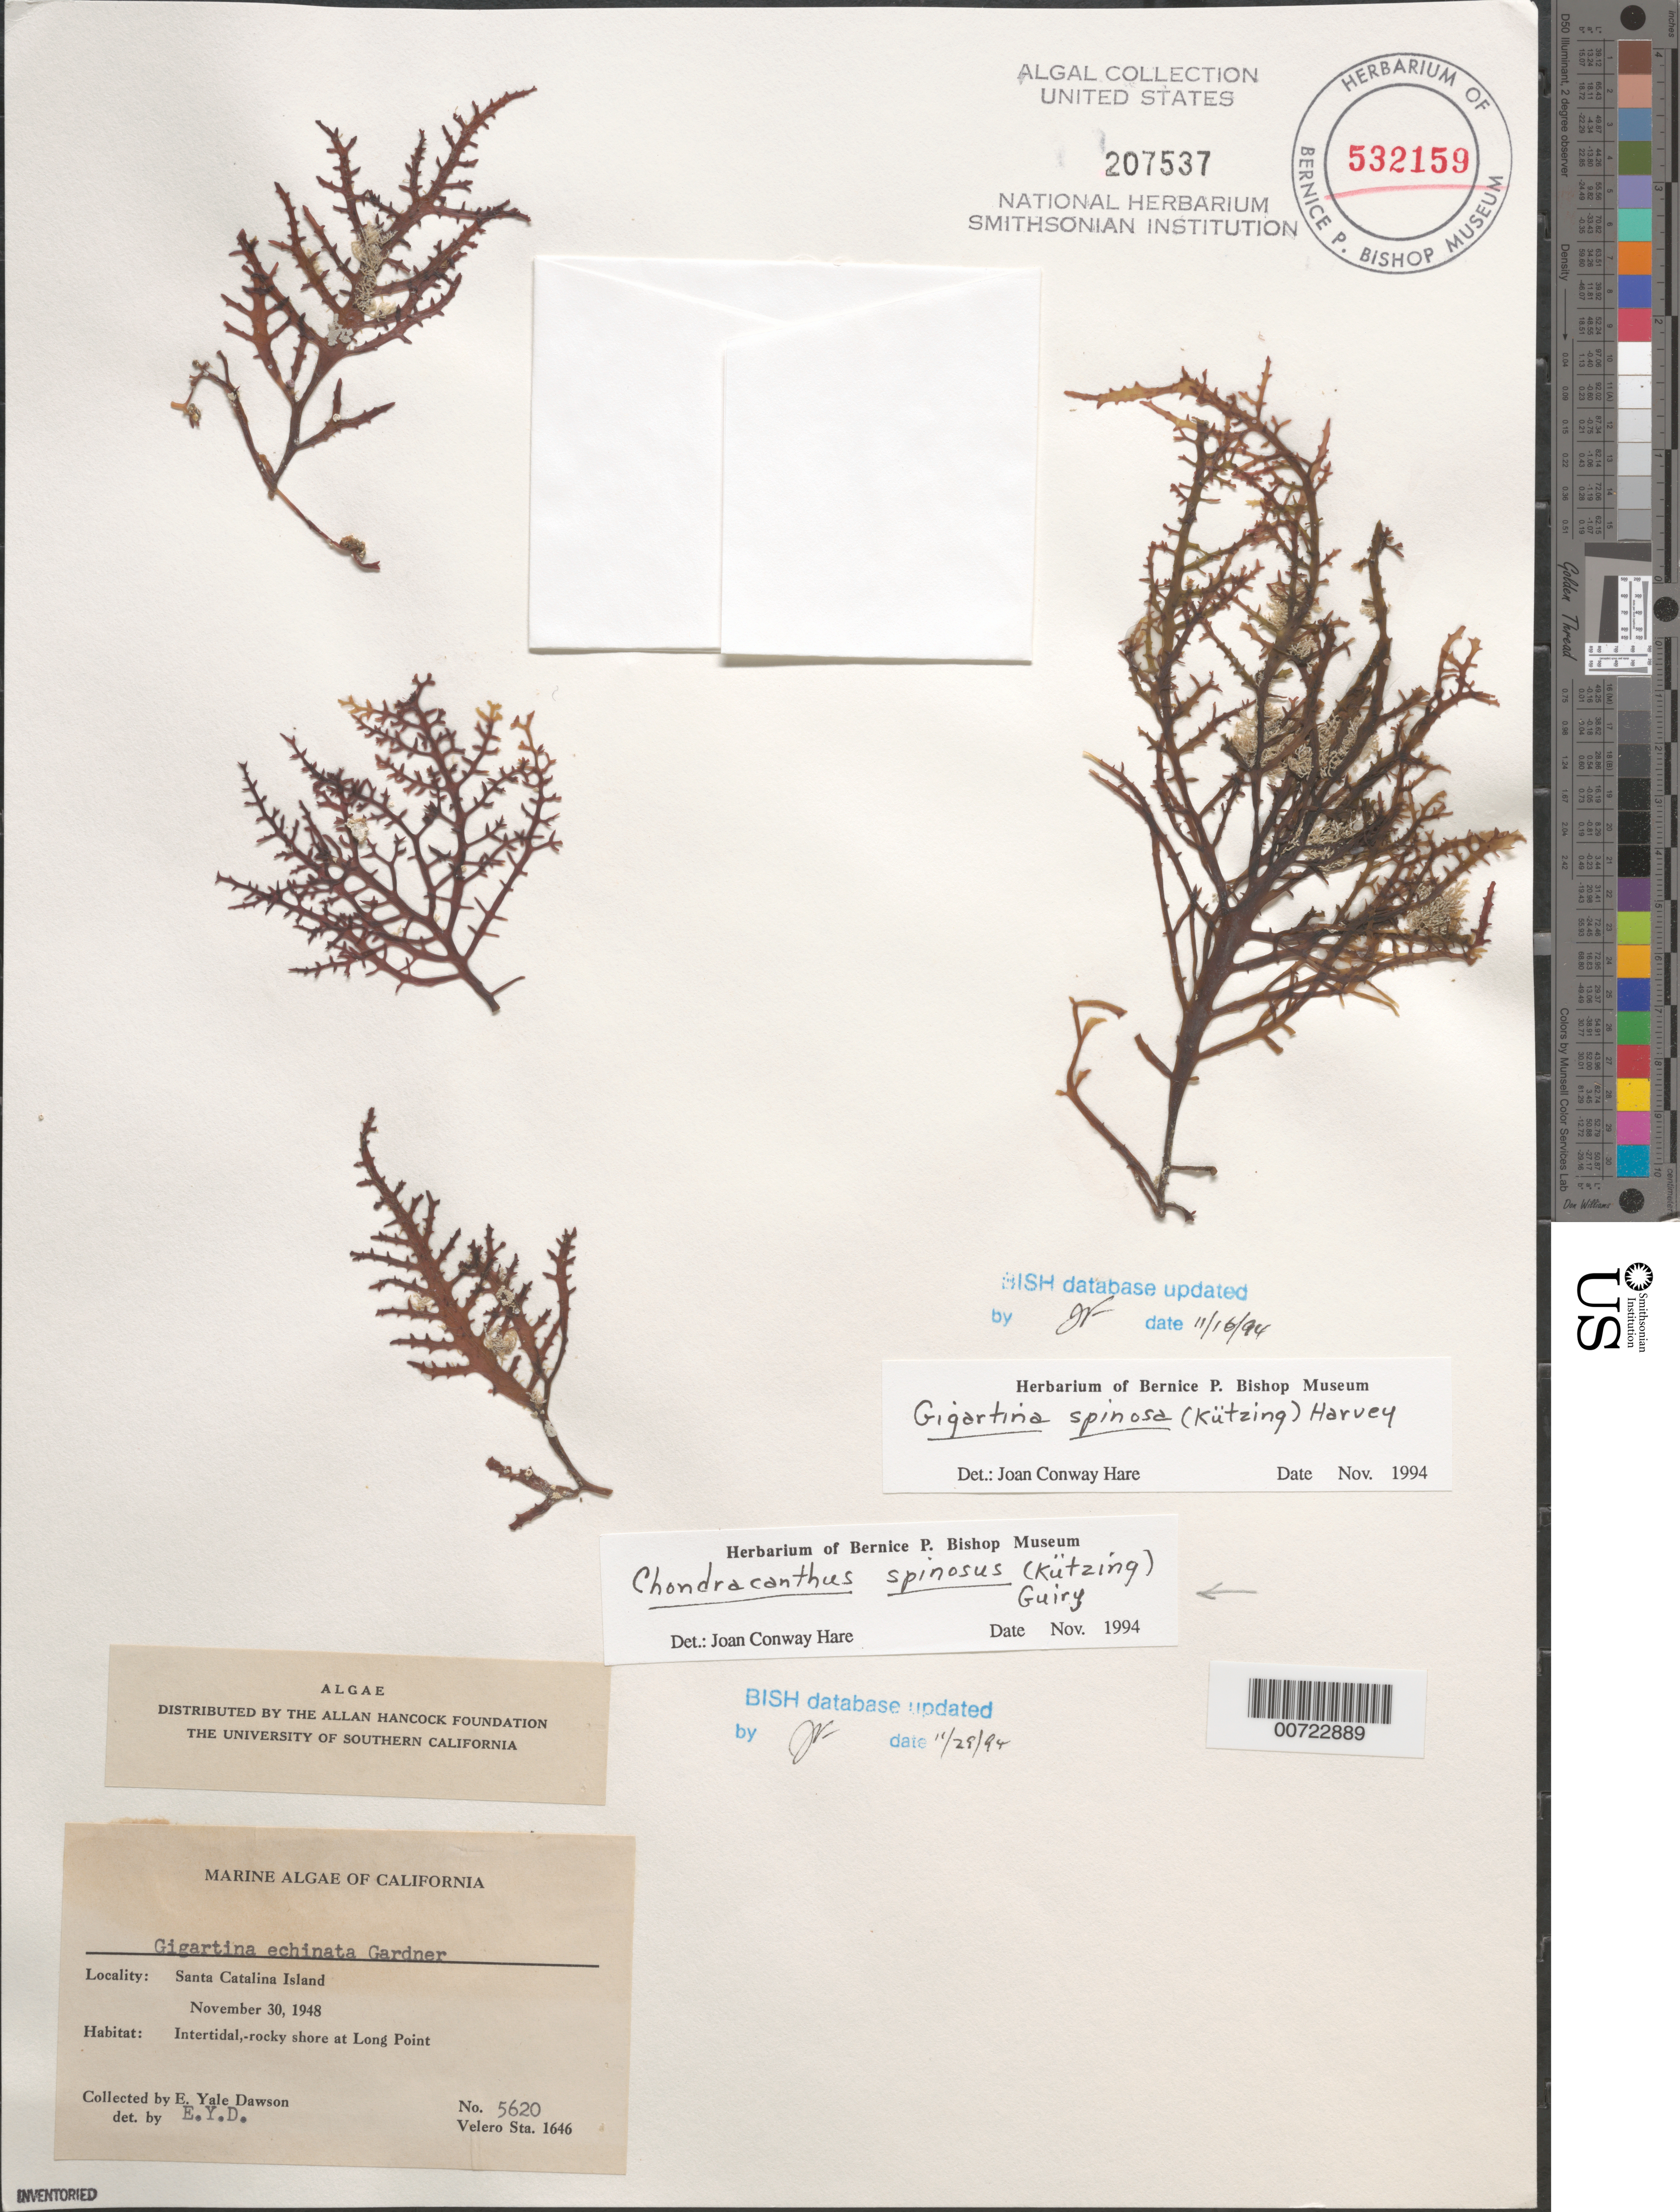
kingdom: Plantae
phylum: Rhodophyta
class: Florideophyceae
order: Gigartinales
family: Gigartinaceae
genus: Chondracanthus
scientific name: Chondracanthus spinosus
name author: (Kütz.) Guiry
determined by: Hare, Joan Conway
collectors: E. Y. Dawson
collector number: EYD 5620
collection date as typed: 30 Nov 1948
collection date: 1948-11-30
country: United States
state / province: California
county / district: Los Angeles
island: Santa Catalina Island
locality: Long Point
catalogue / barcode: US 207537